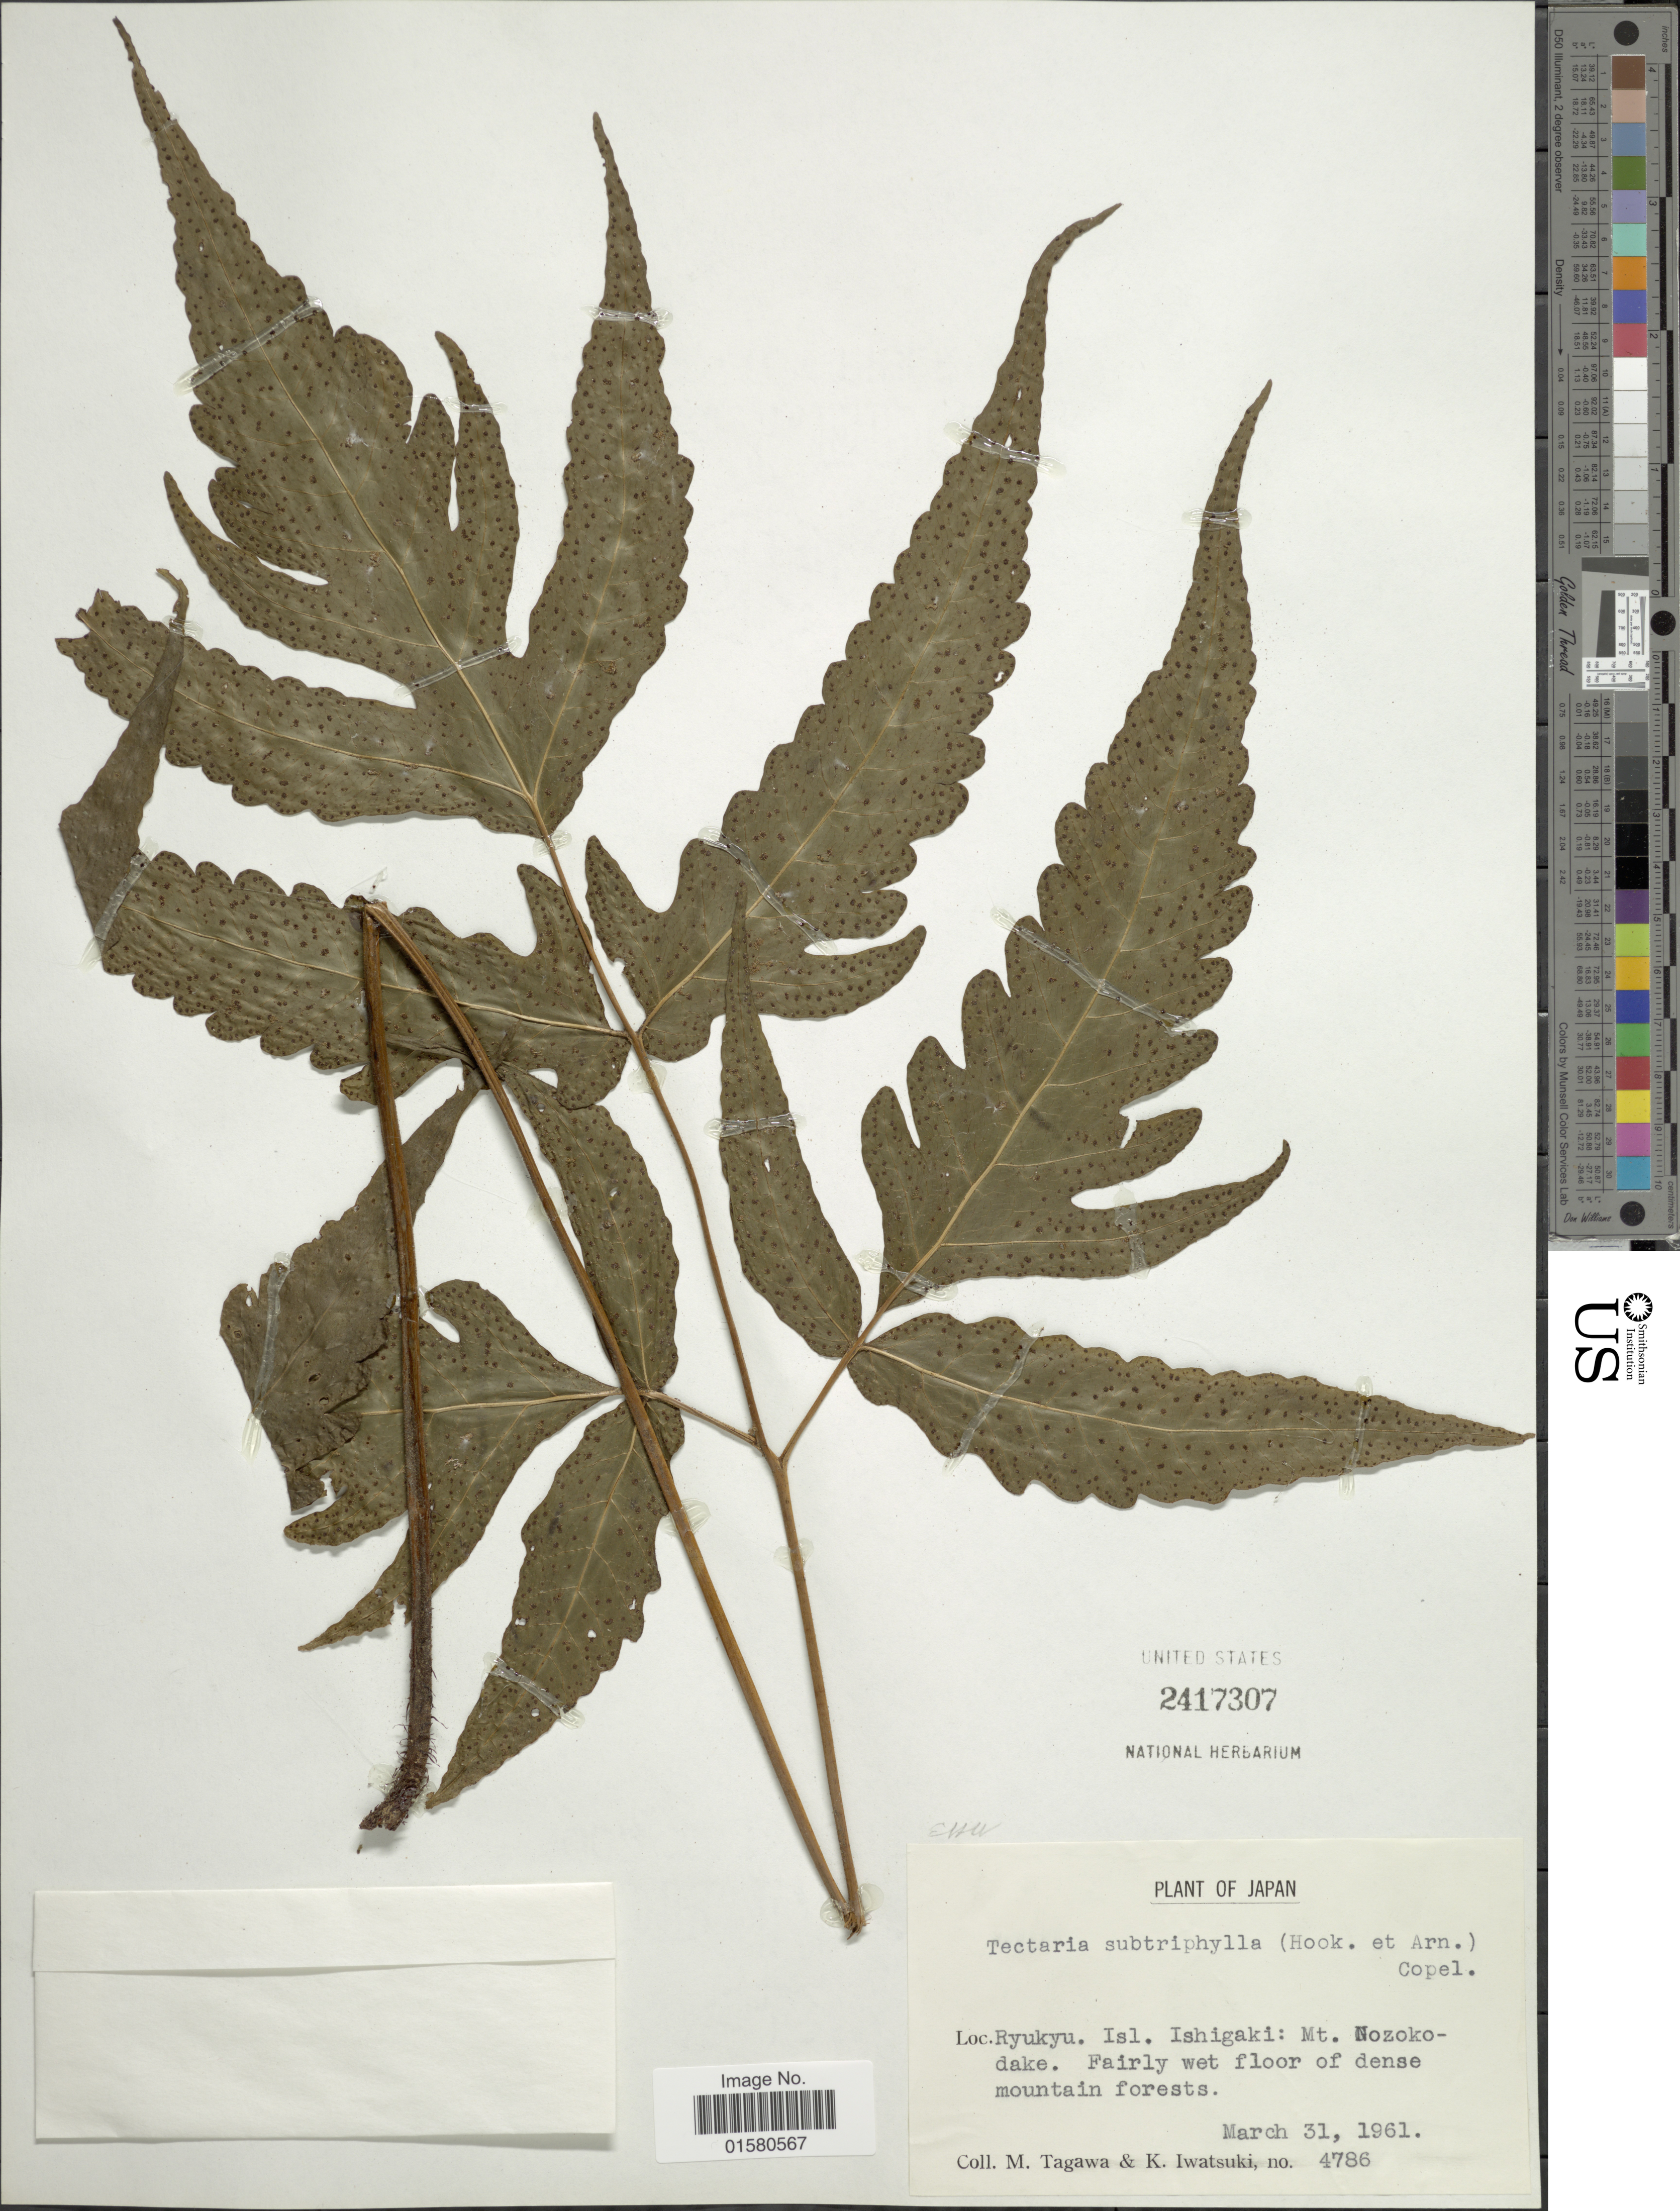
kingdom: Plantae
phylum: Tracheophyta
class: Polypodiopsida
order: Polypodiales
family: Tectariaceae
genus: Tectaria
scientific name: Tectaria subtriphylla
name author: (Hook. & Arn.) Copel.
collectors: M. Tagawa & K. Iwatsuki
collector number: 4786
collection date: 1961-03-31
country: Japan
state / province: Okinawa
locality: Ryukyu, Isl, Ishigaki, Mt. Nozokodake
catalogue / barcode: US 2417307